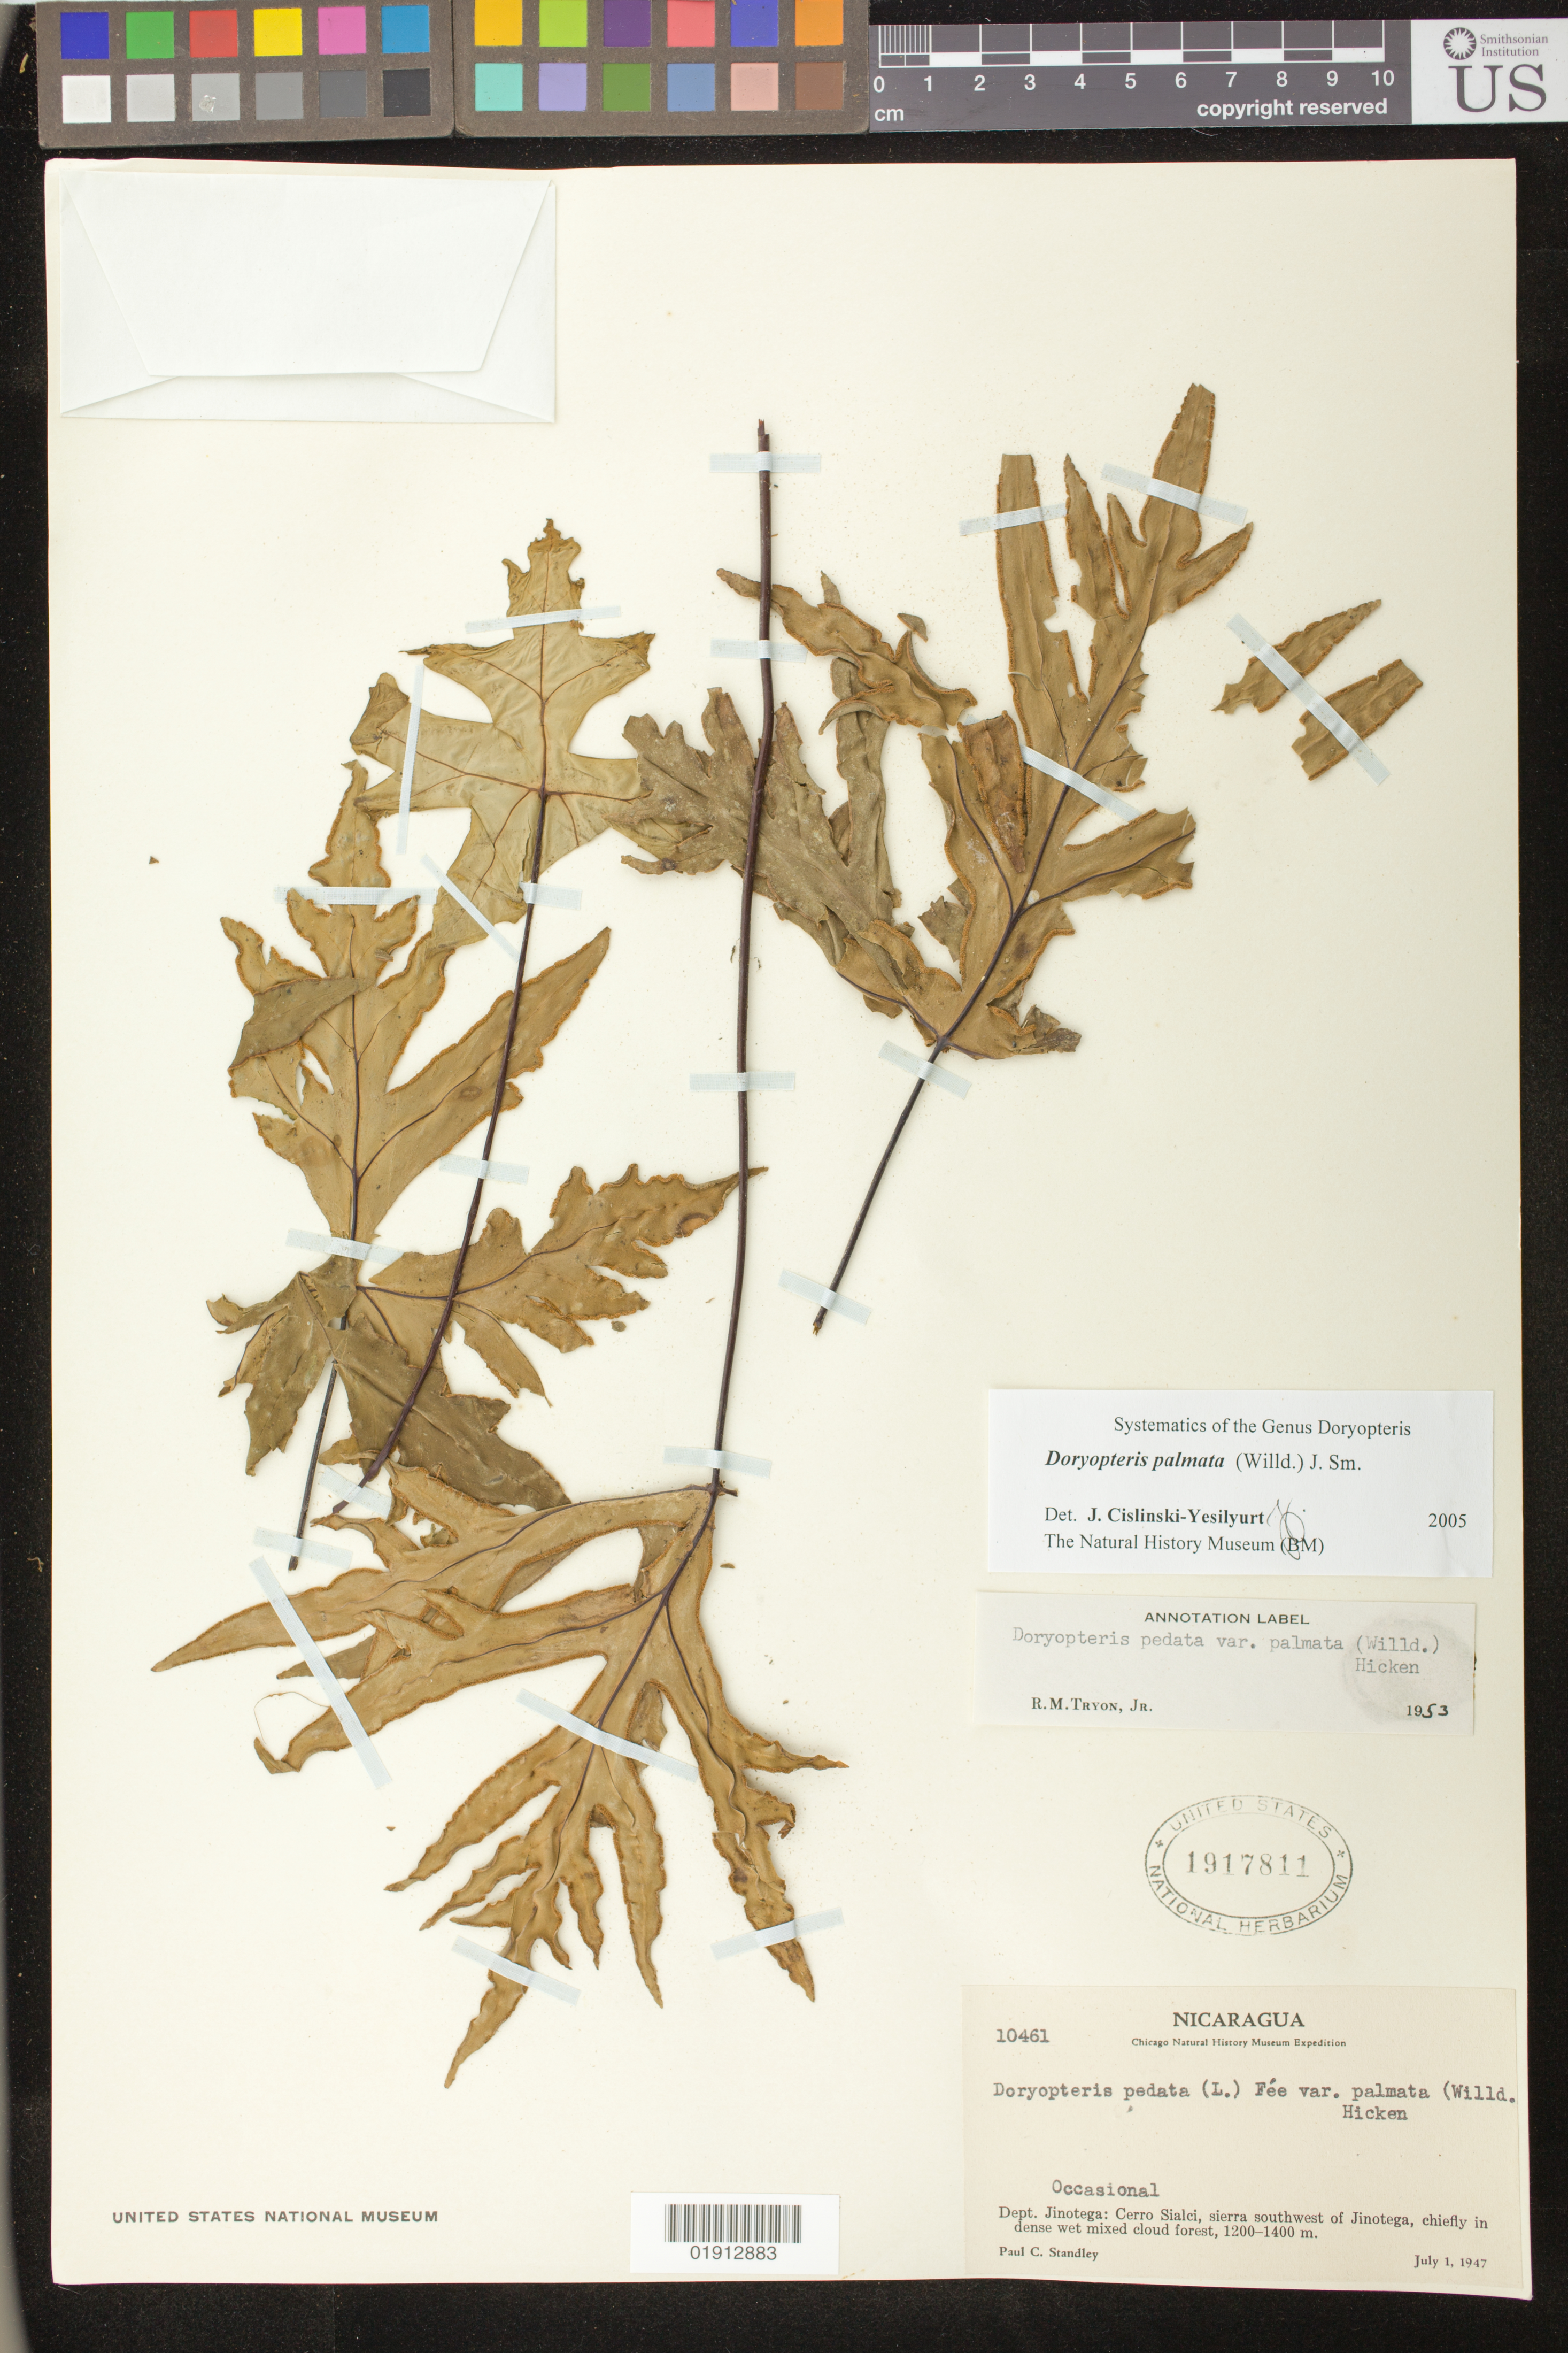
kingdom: Plantae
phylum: Tracheophyta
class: Polypodiopsida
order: Polypodiales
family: Pteridaceae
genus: Doryopteris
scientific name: Doryopteris palmata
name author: (Willd.) J. Sm.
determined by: Yesilyurt, J. C.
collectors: P. C. Standley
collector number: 10461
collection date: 1947-07-01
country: Nicaragua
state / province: Jinotega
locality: Dept. Jinotega: Cerro Sialci, sierra southwest of Jinotega, chiefly in dense wet mixed cloud forest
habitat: dense wet mixed cloud forest.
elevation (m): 1200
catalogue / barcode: US 1917811